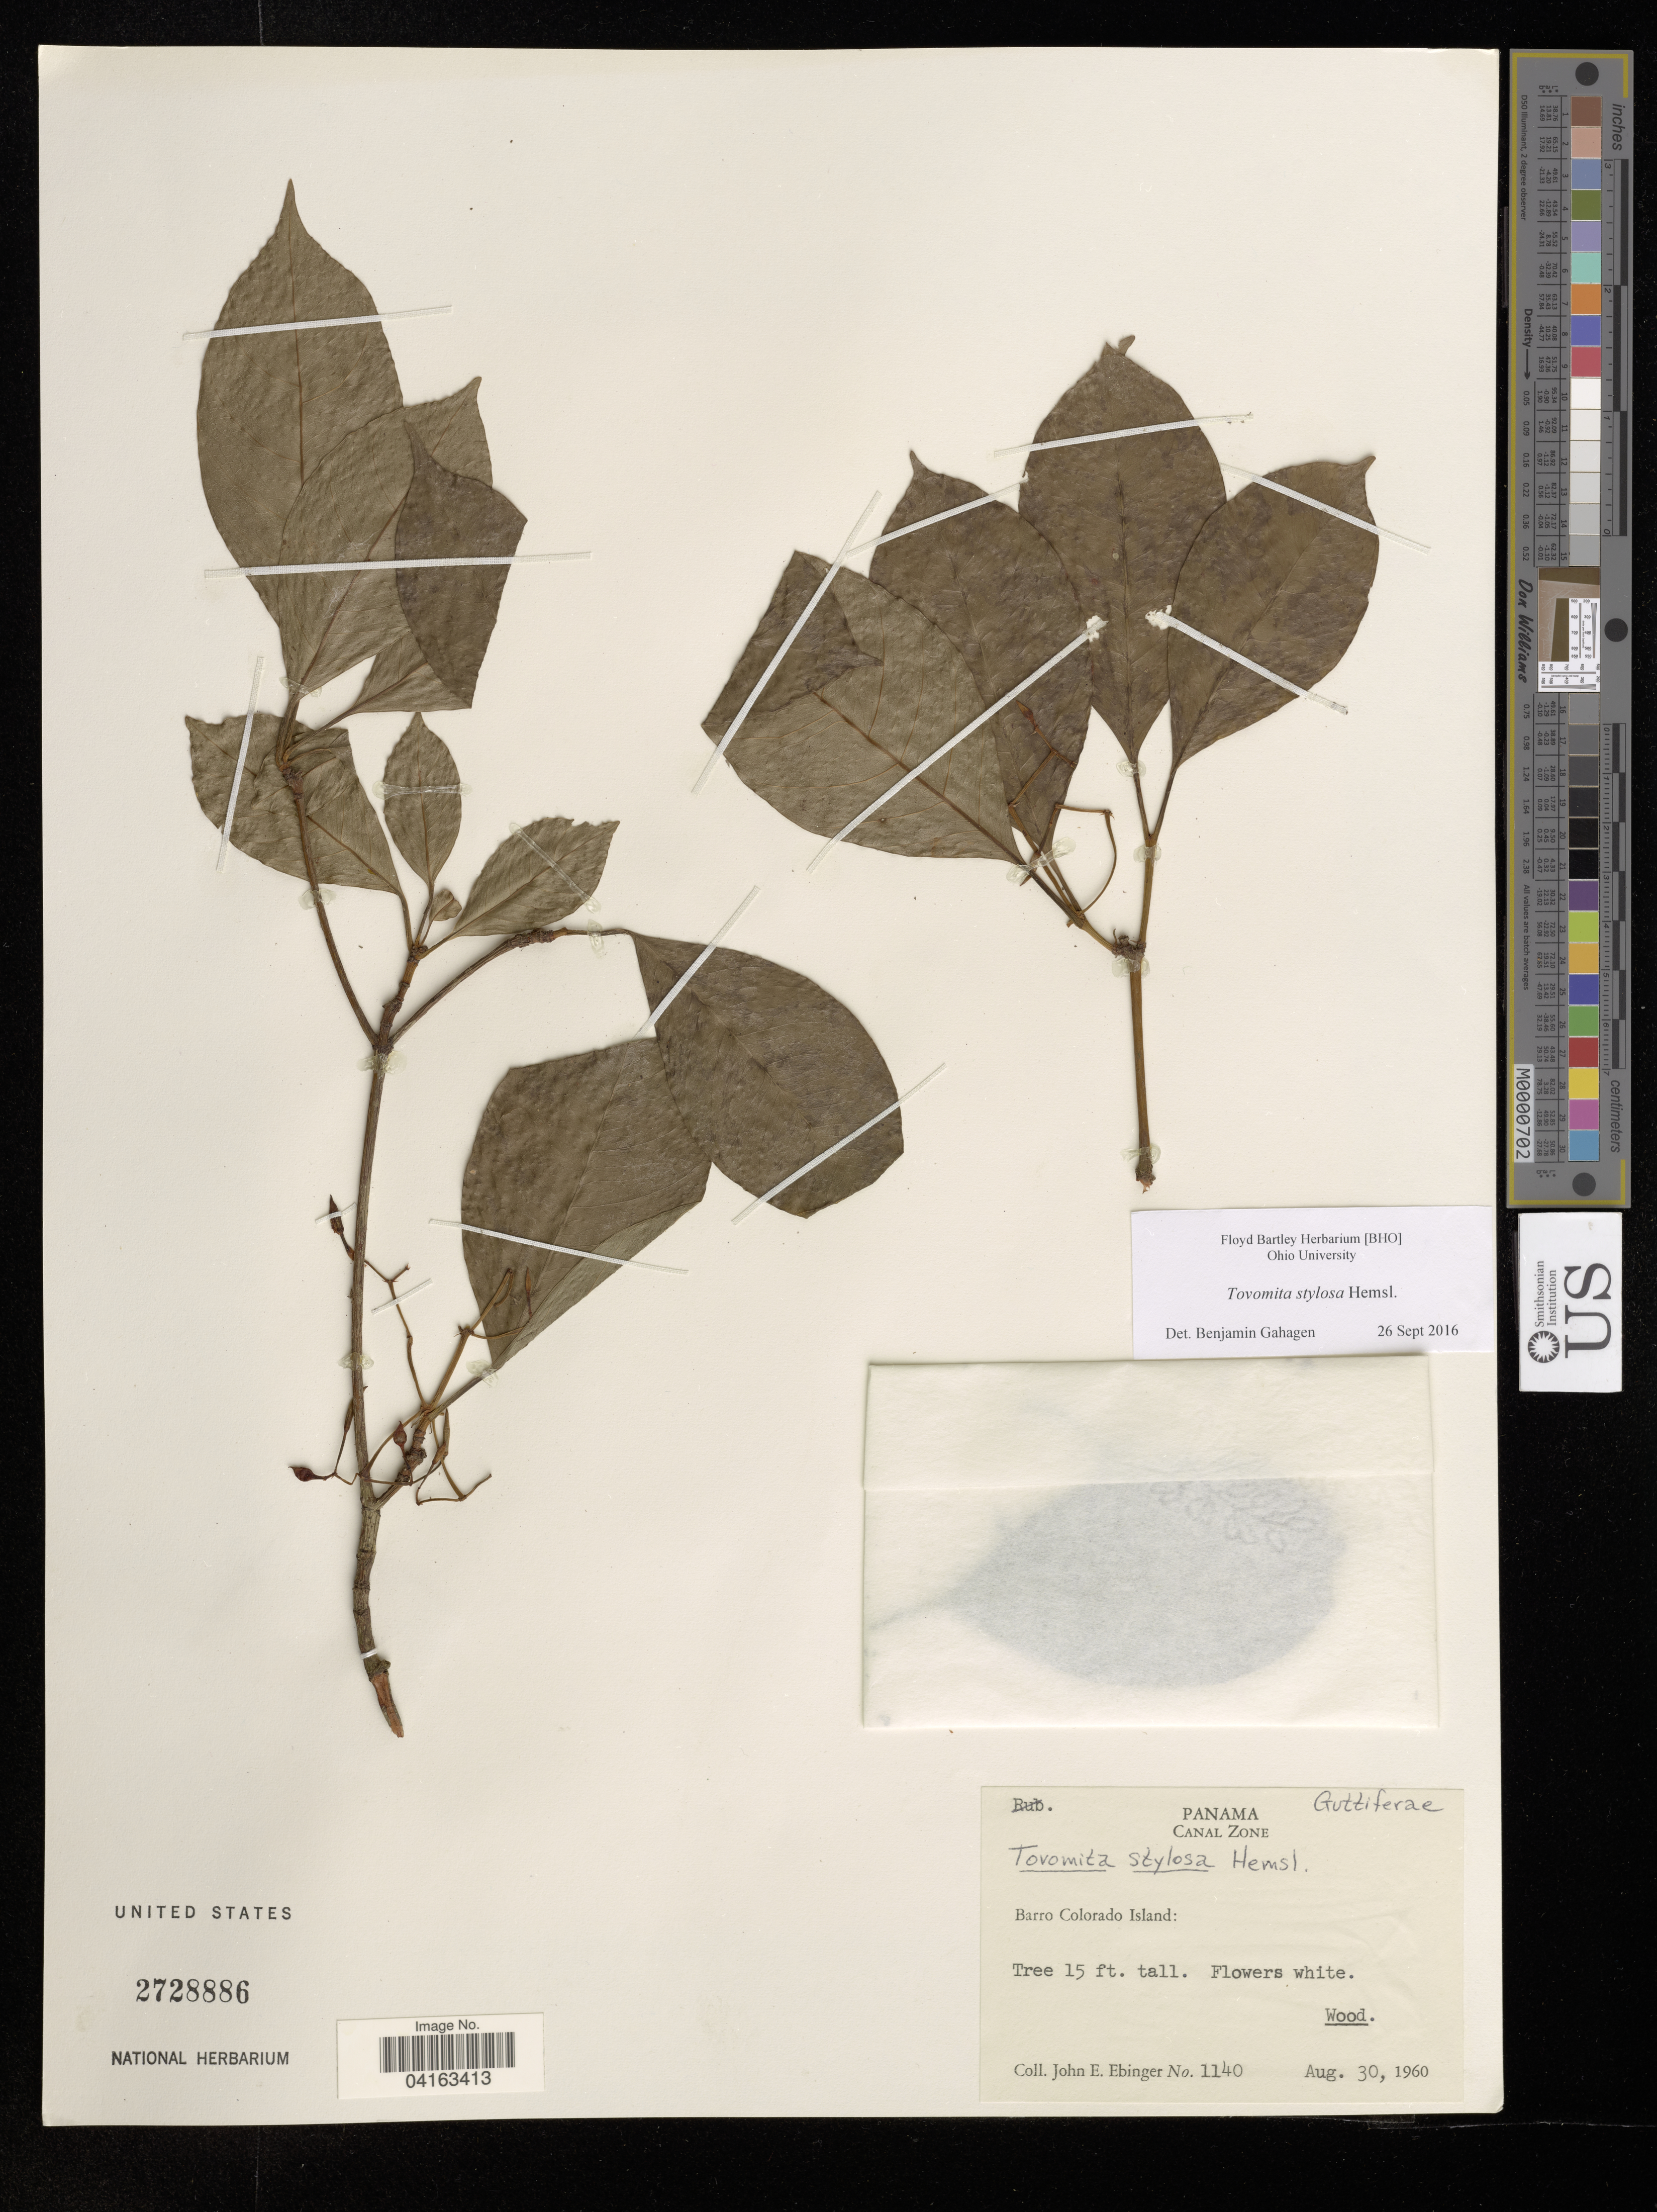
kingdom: Plantae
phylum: Tracheophyta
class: Magnoliopsida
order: Malpighiales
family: Clusiaceae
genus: Tovomita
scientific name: Tovomita stylosa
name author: Hemsl.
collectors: J. Ebinger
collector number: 1140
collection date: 1960-08-30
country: Panama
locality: Canal Zone. Barro Colorado Island.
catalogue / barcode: US 2728886